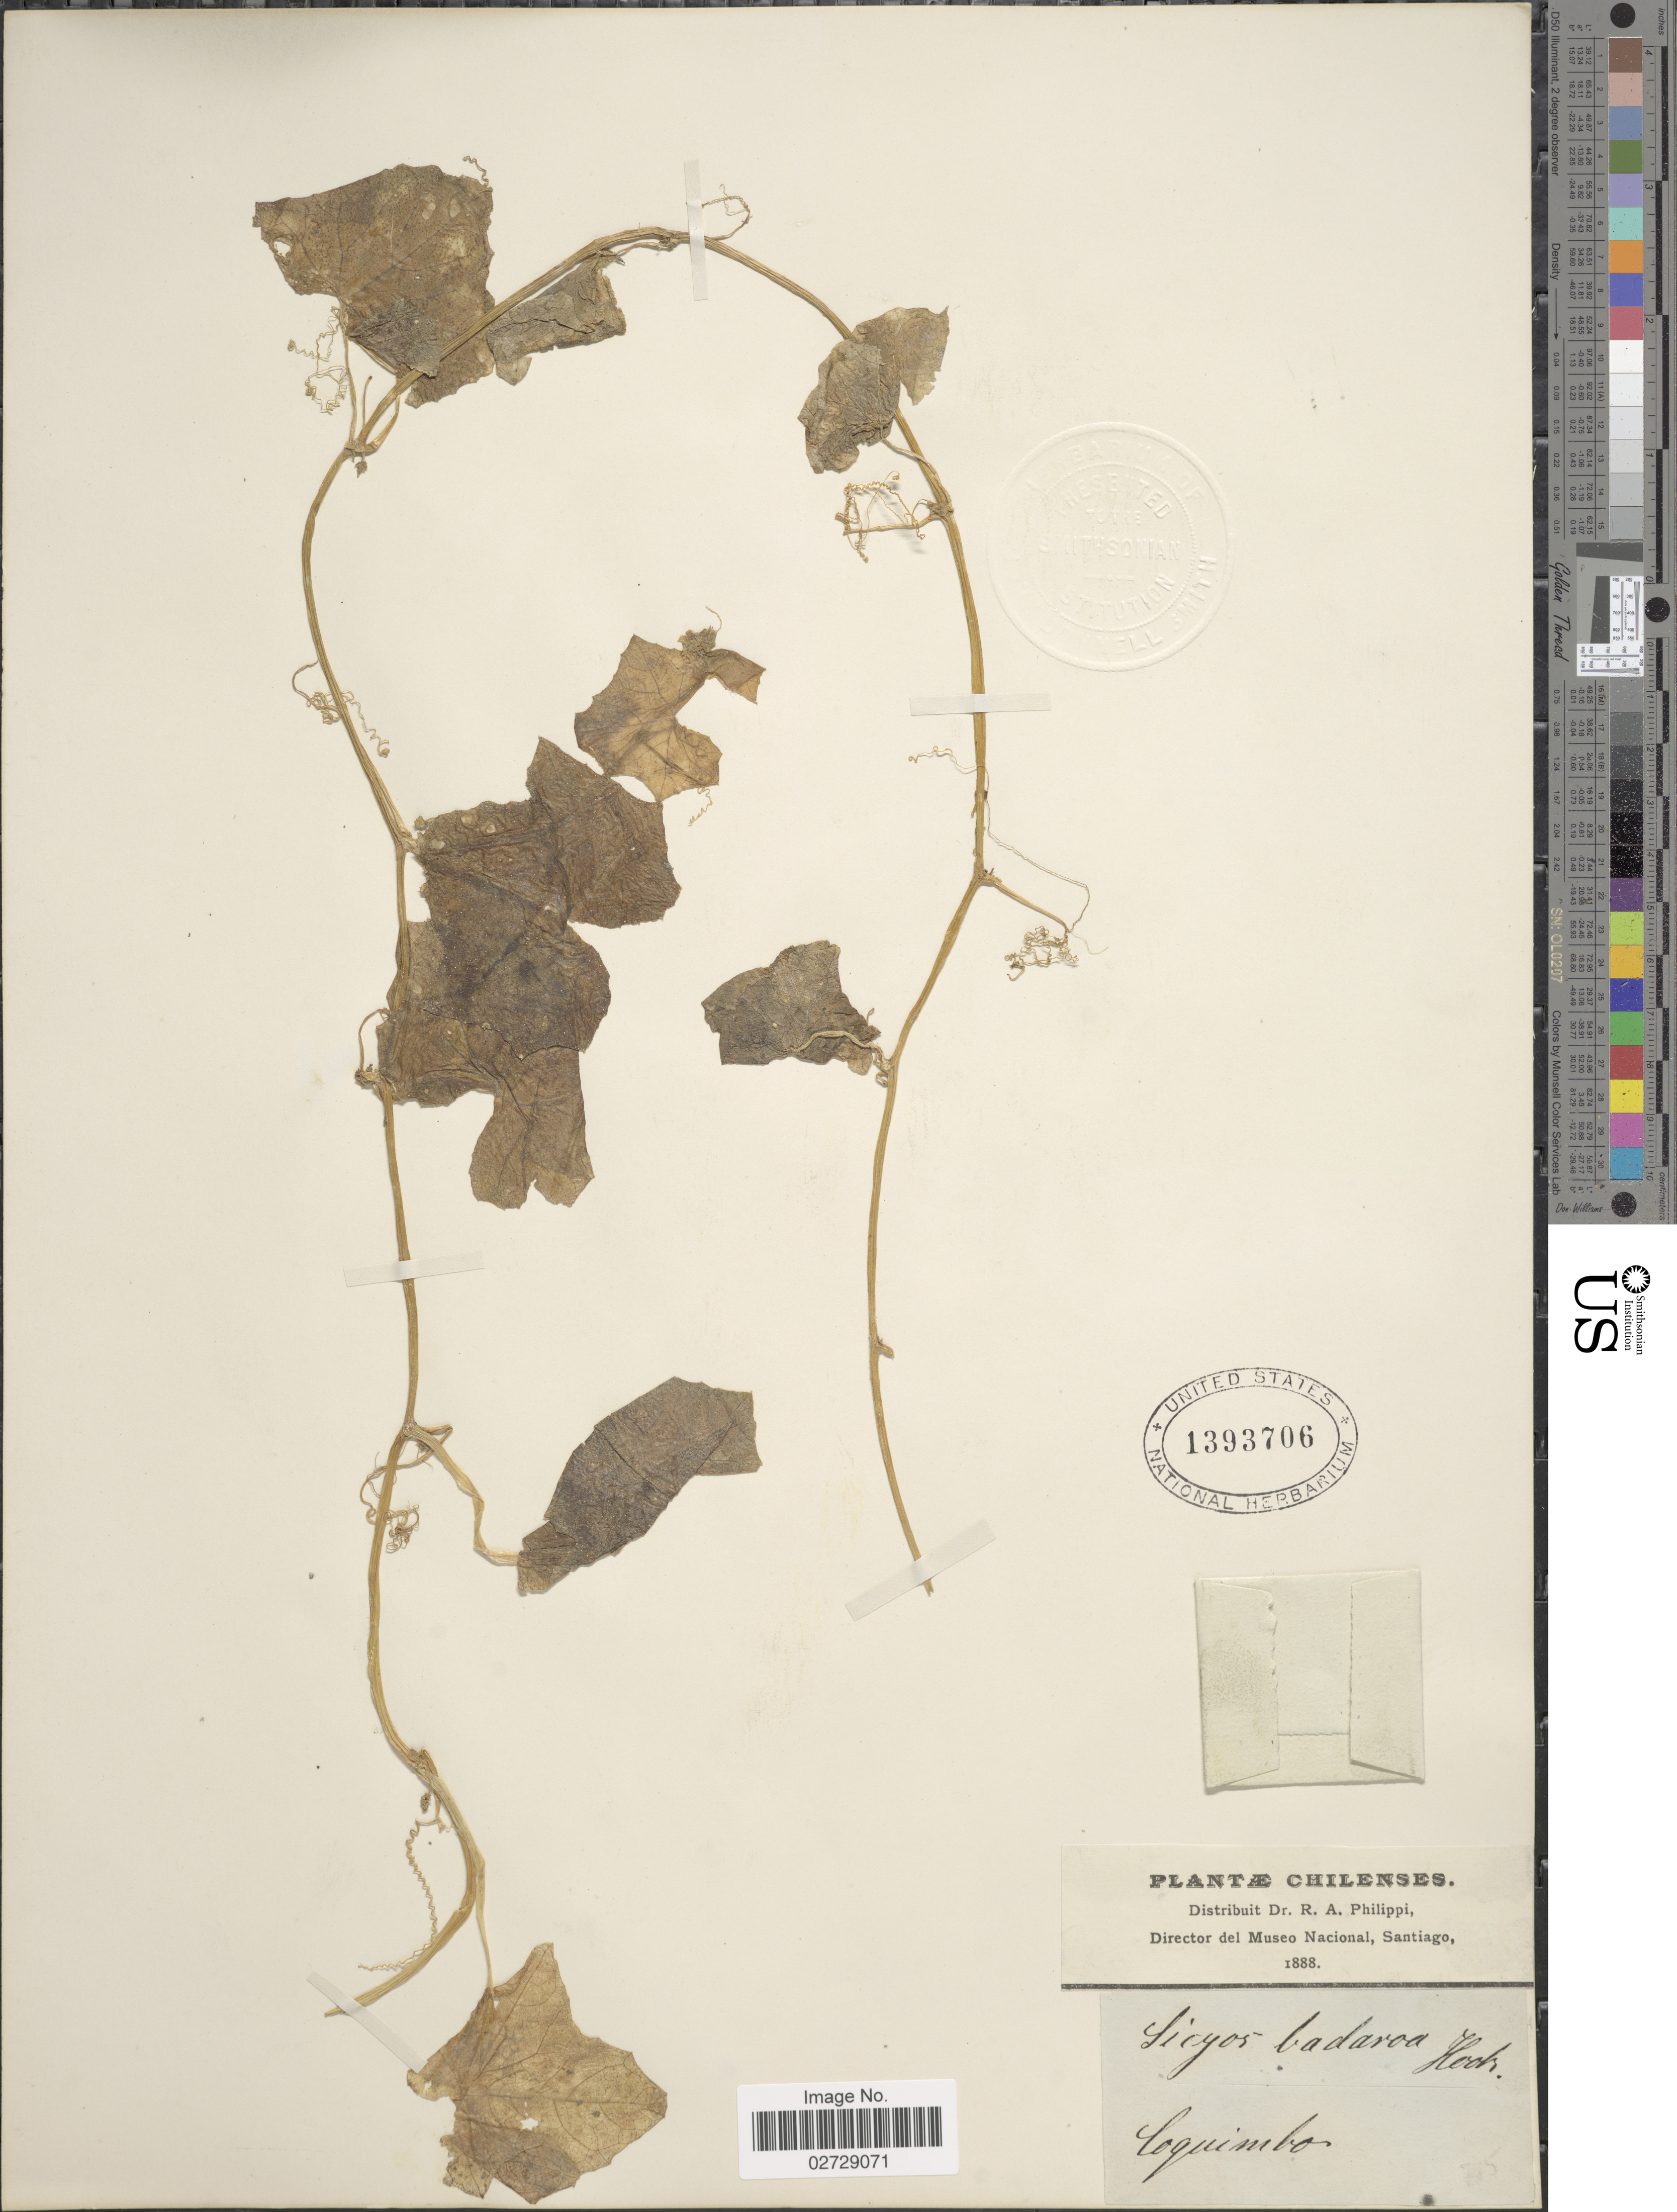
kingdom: Plantae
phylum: Tracheophyta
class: Magnoliopsida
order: Cucurbitales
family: Cucurbitaceae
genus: Sicyos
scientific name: Sicyos baderoa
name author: Hook. & Arn.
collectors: R. A. Philippi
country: Chile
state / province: Coquimbo (IV)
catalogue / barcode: US 1393706